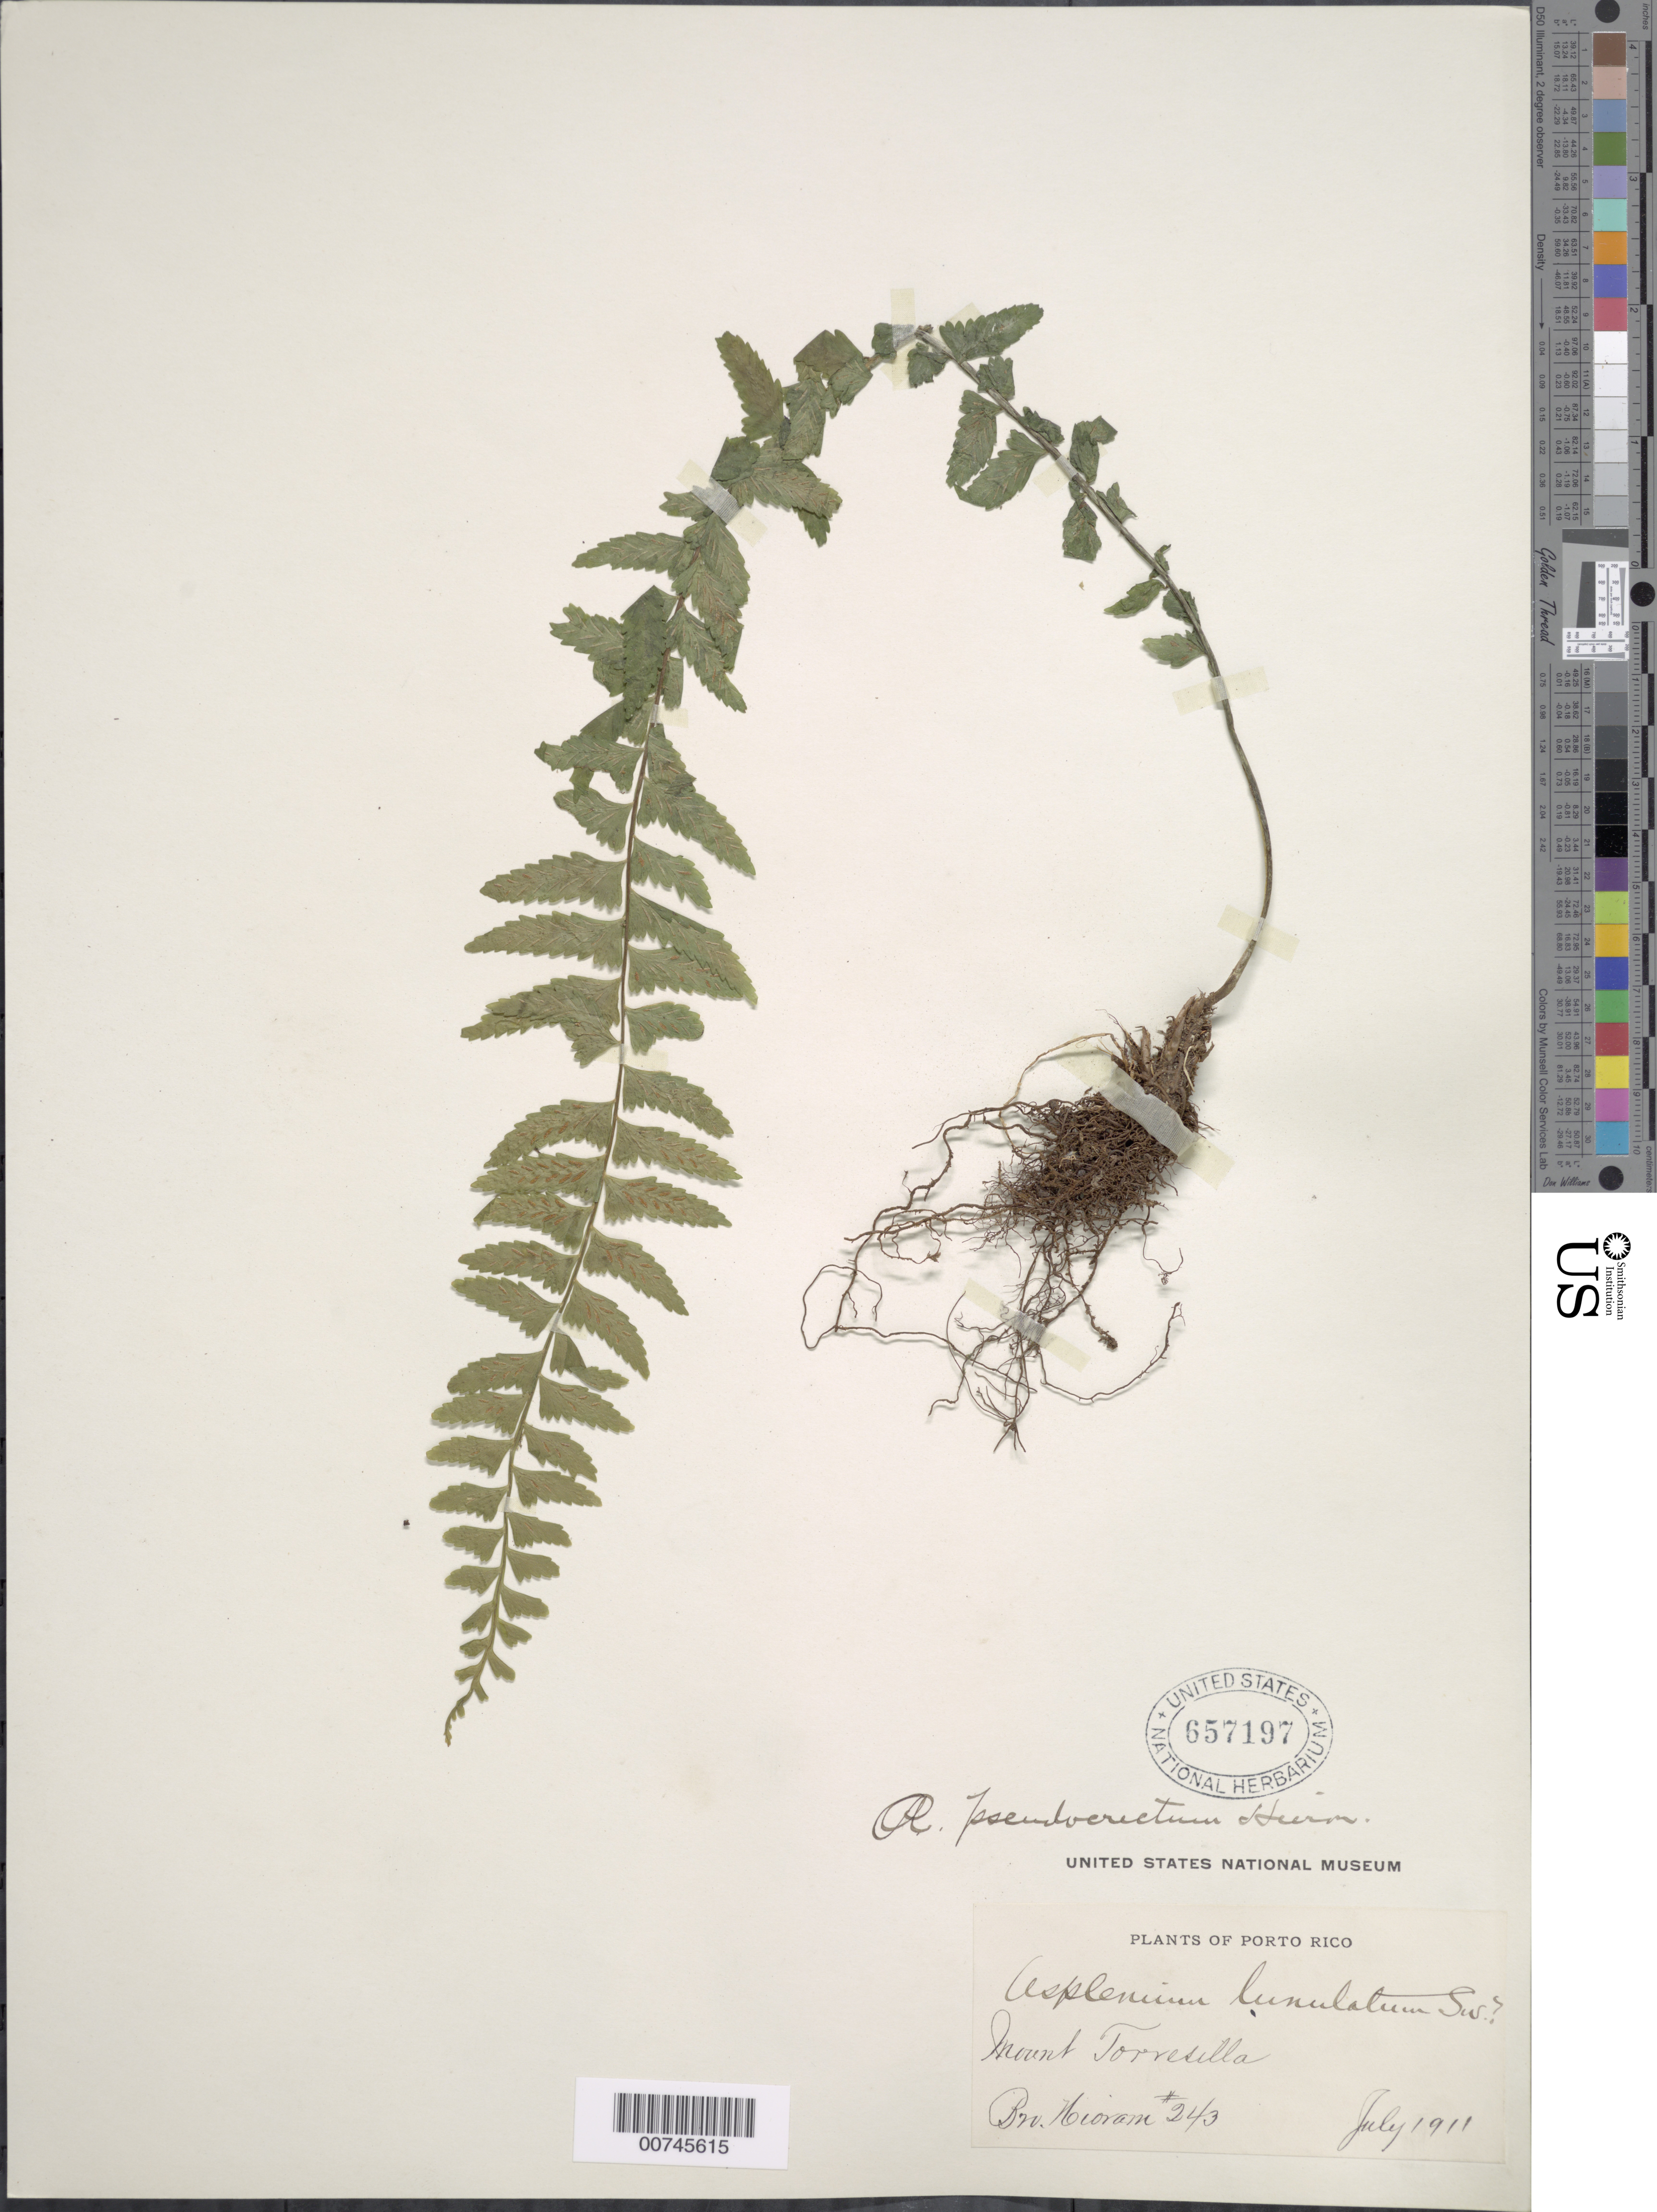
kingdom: Plantae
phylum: Tracheophyta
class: Polypodiopsida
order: Polypodiales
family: Aspleniaceae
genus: Asplenium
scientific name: Asplenium pteropus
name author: Kaulf.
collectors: Bro. Hioram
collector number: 243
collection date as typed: Jul 1911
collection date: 1911-07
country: Puerto Rico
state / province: Barranquitas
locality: Mount Torrecilla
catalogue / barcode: US 657197